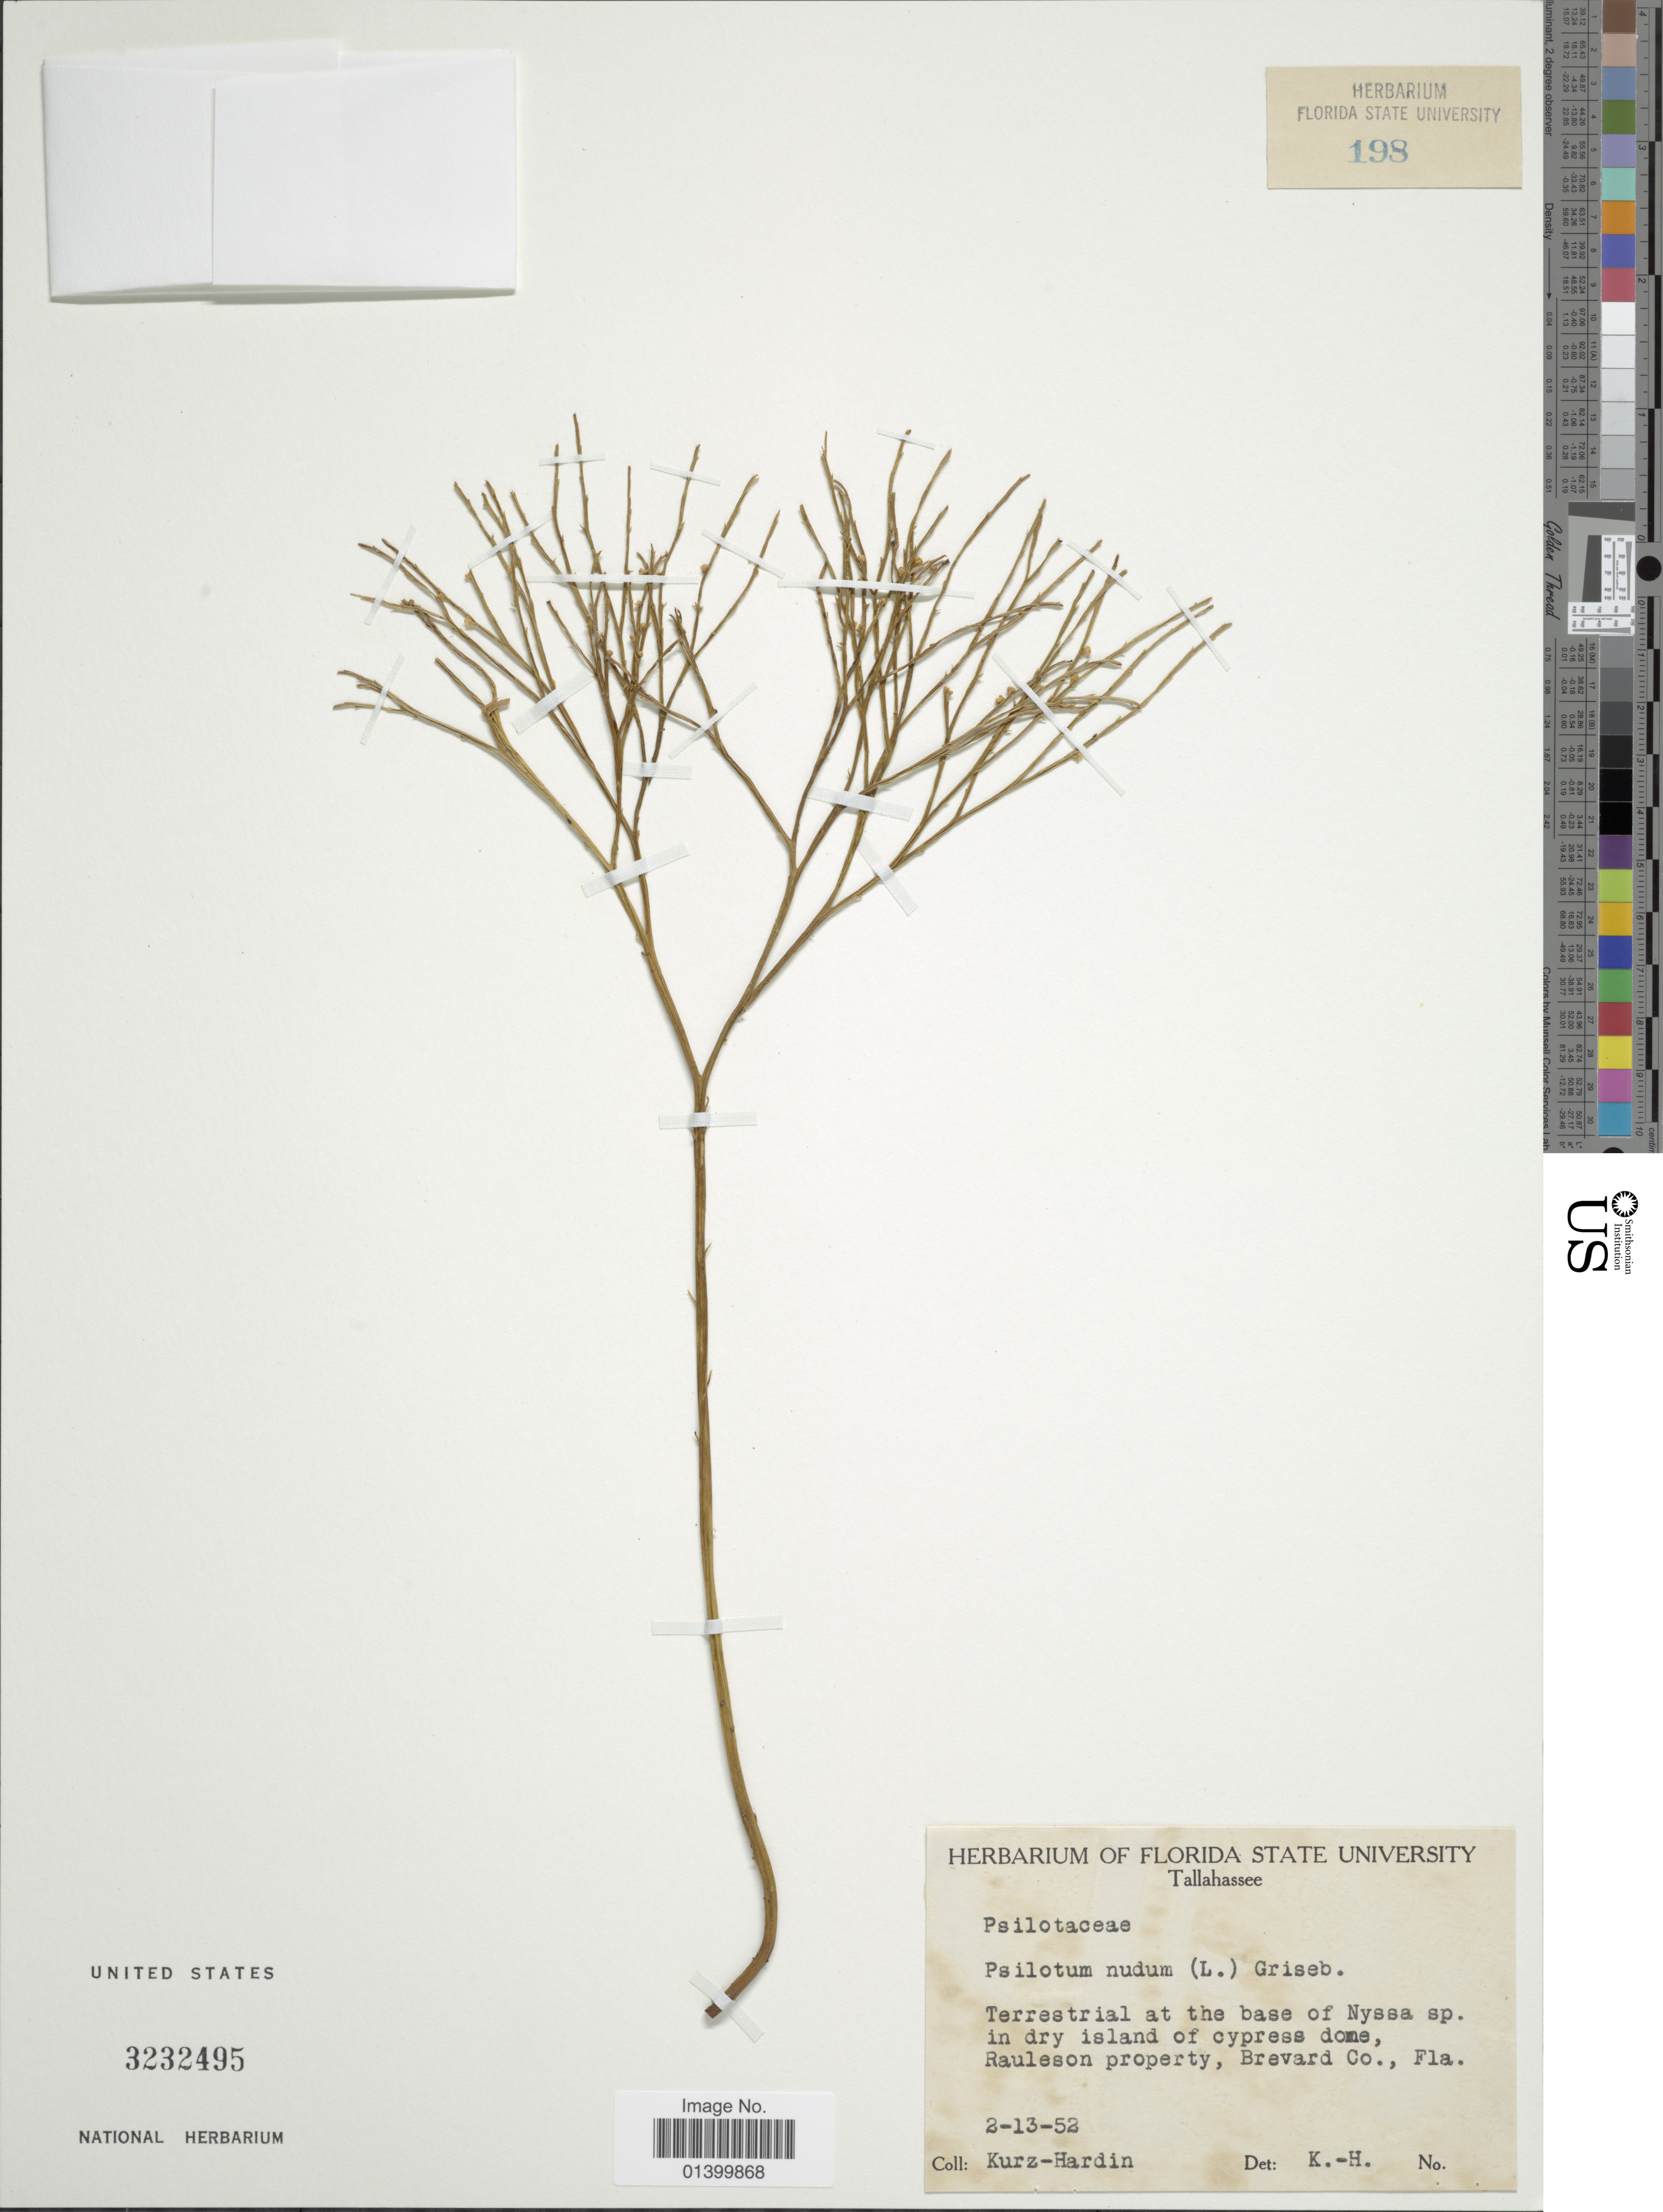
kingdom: Plantae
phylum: Tracheophyta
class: Polypodiopsida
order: Psilotales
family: Psilotaceae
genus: Psilotum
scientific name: Psilotum nudum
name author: (L.) P. Beauv.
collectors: -- Kurz-Hardin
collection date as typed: Transcribed d/m/y: 13/2/52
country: United States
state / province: Florida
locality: Tallahassee. Rauleson property, Brevard Co.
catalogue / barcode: US 3232495